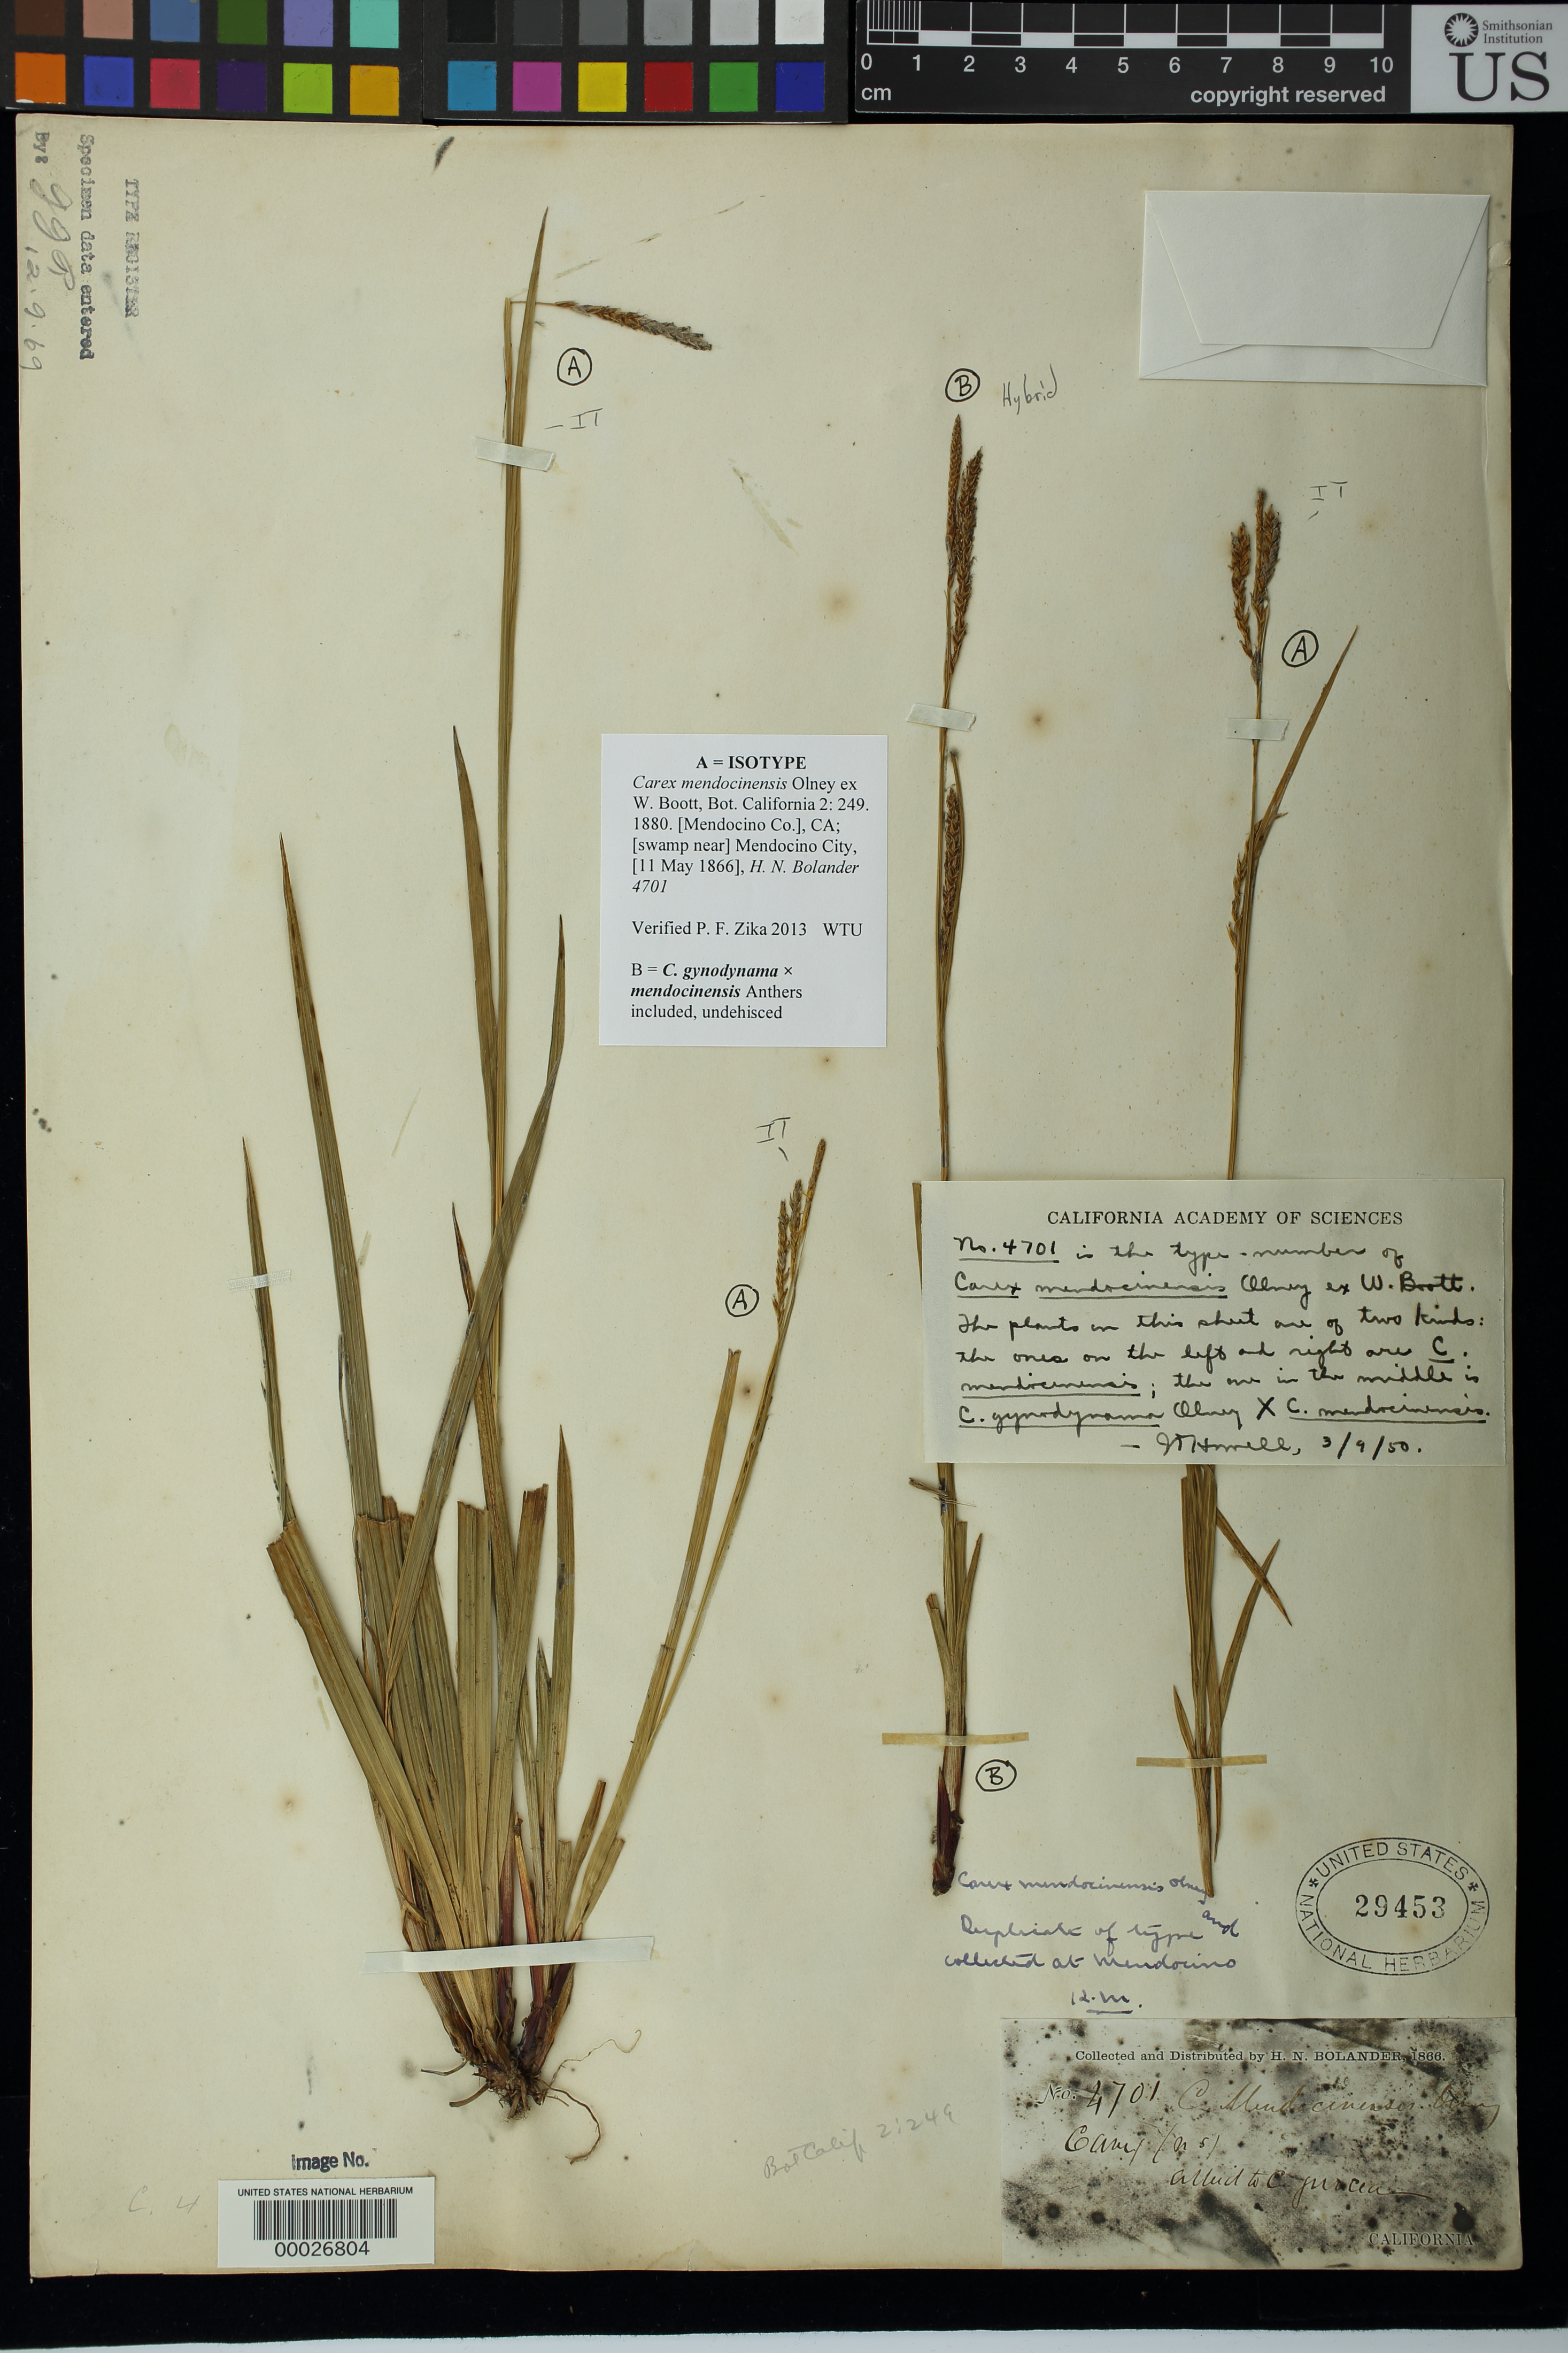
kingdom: Plantae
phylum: Tracheophyta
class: Liliopsida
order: Poales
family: Cyperaceae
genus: Carex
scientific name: Carex mendocinensis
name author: Olney ex W. Boott in S. Watson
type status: Isotype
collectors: H. Bolander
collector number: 4701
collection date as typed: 1866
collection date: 1866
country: United States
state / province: California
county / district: Mendocino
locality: Mendocino City.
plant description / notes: "No. 4701 is the type-number of Carex mendocinensis Olney ex W. Boott. The plants on this sheet are of two kinds: the ones on the left and right are C. mendocinensis; the one in the middle is C. gynodynama Olney x C. mendocinensis."; According to specimen annotations, this sheet is mounted with 2 different elements: (A) isotype of Carex mendocinensis Olney ex W. Boott; (B) Carex gynodynama x mendocinensis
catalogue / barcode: US 29453